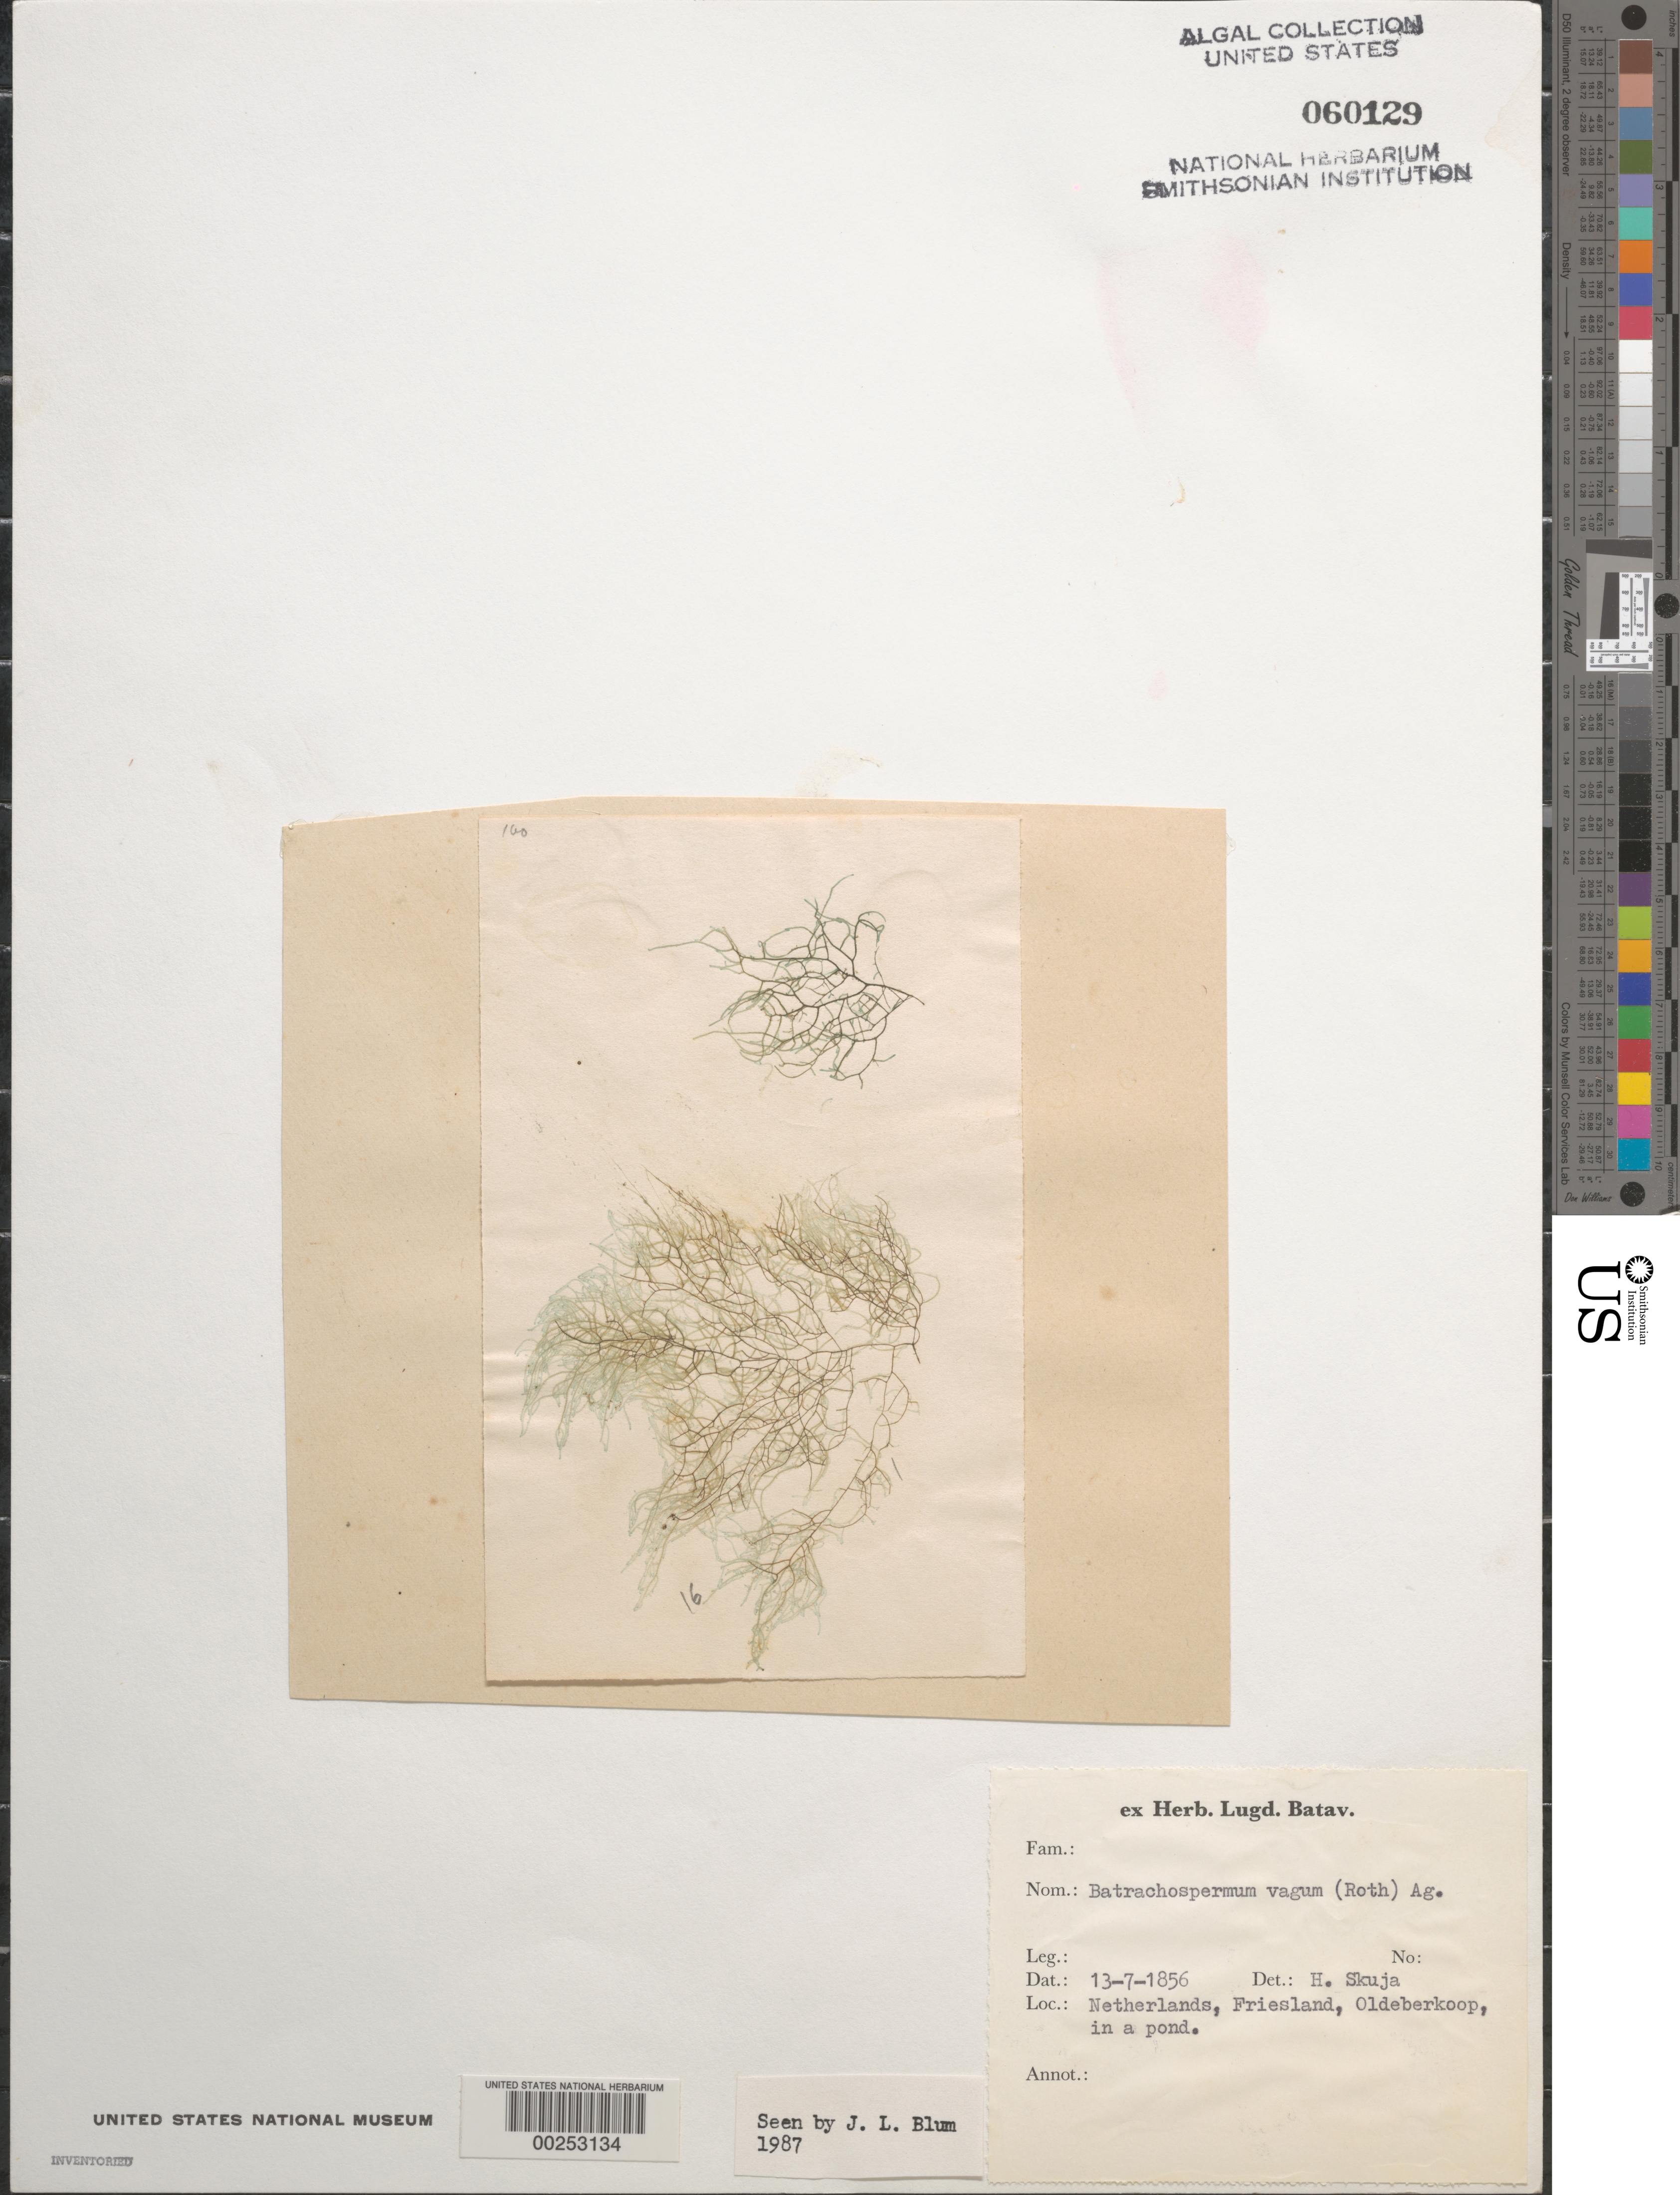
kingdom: Plantae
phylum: Rhodophyta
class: Florideophyceae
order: Batrachospermales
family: Batrachospermaceae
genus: Batrachospermum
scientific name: Batrachospermum turfosum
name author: Bory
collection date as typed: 13 Jul 1856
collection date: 1856-07-13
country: Netherlands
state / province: Friesland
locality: Oldeberkoop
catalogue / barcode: US 60129